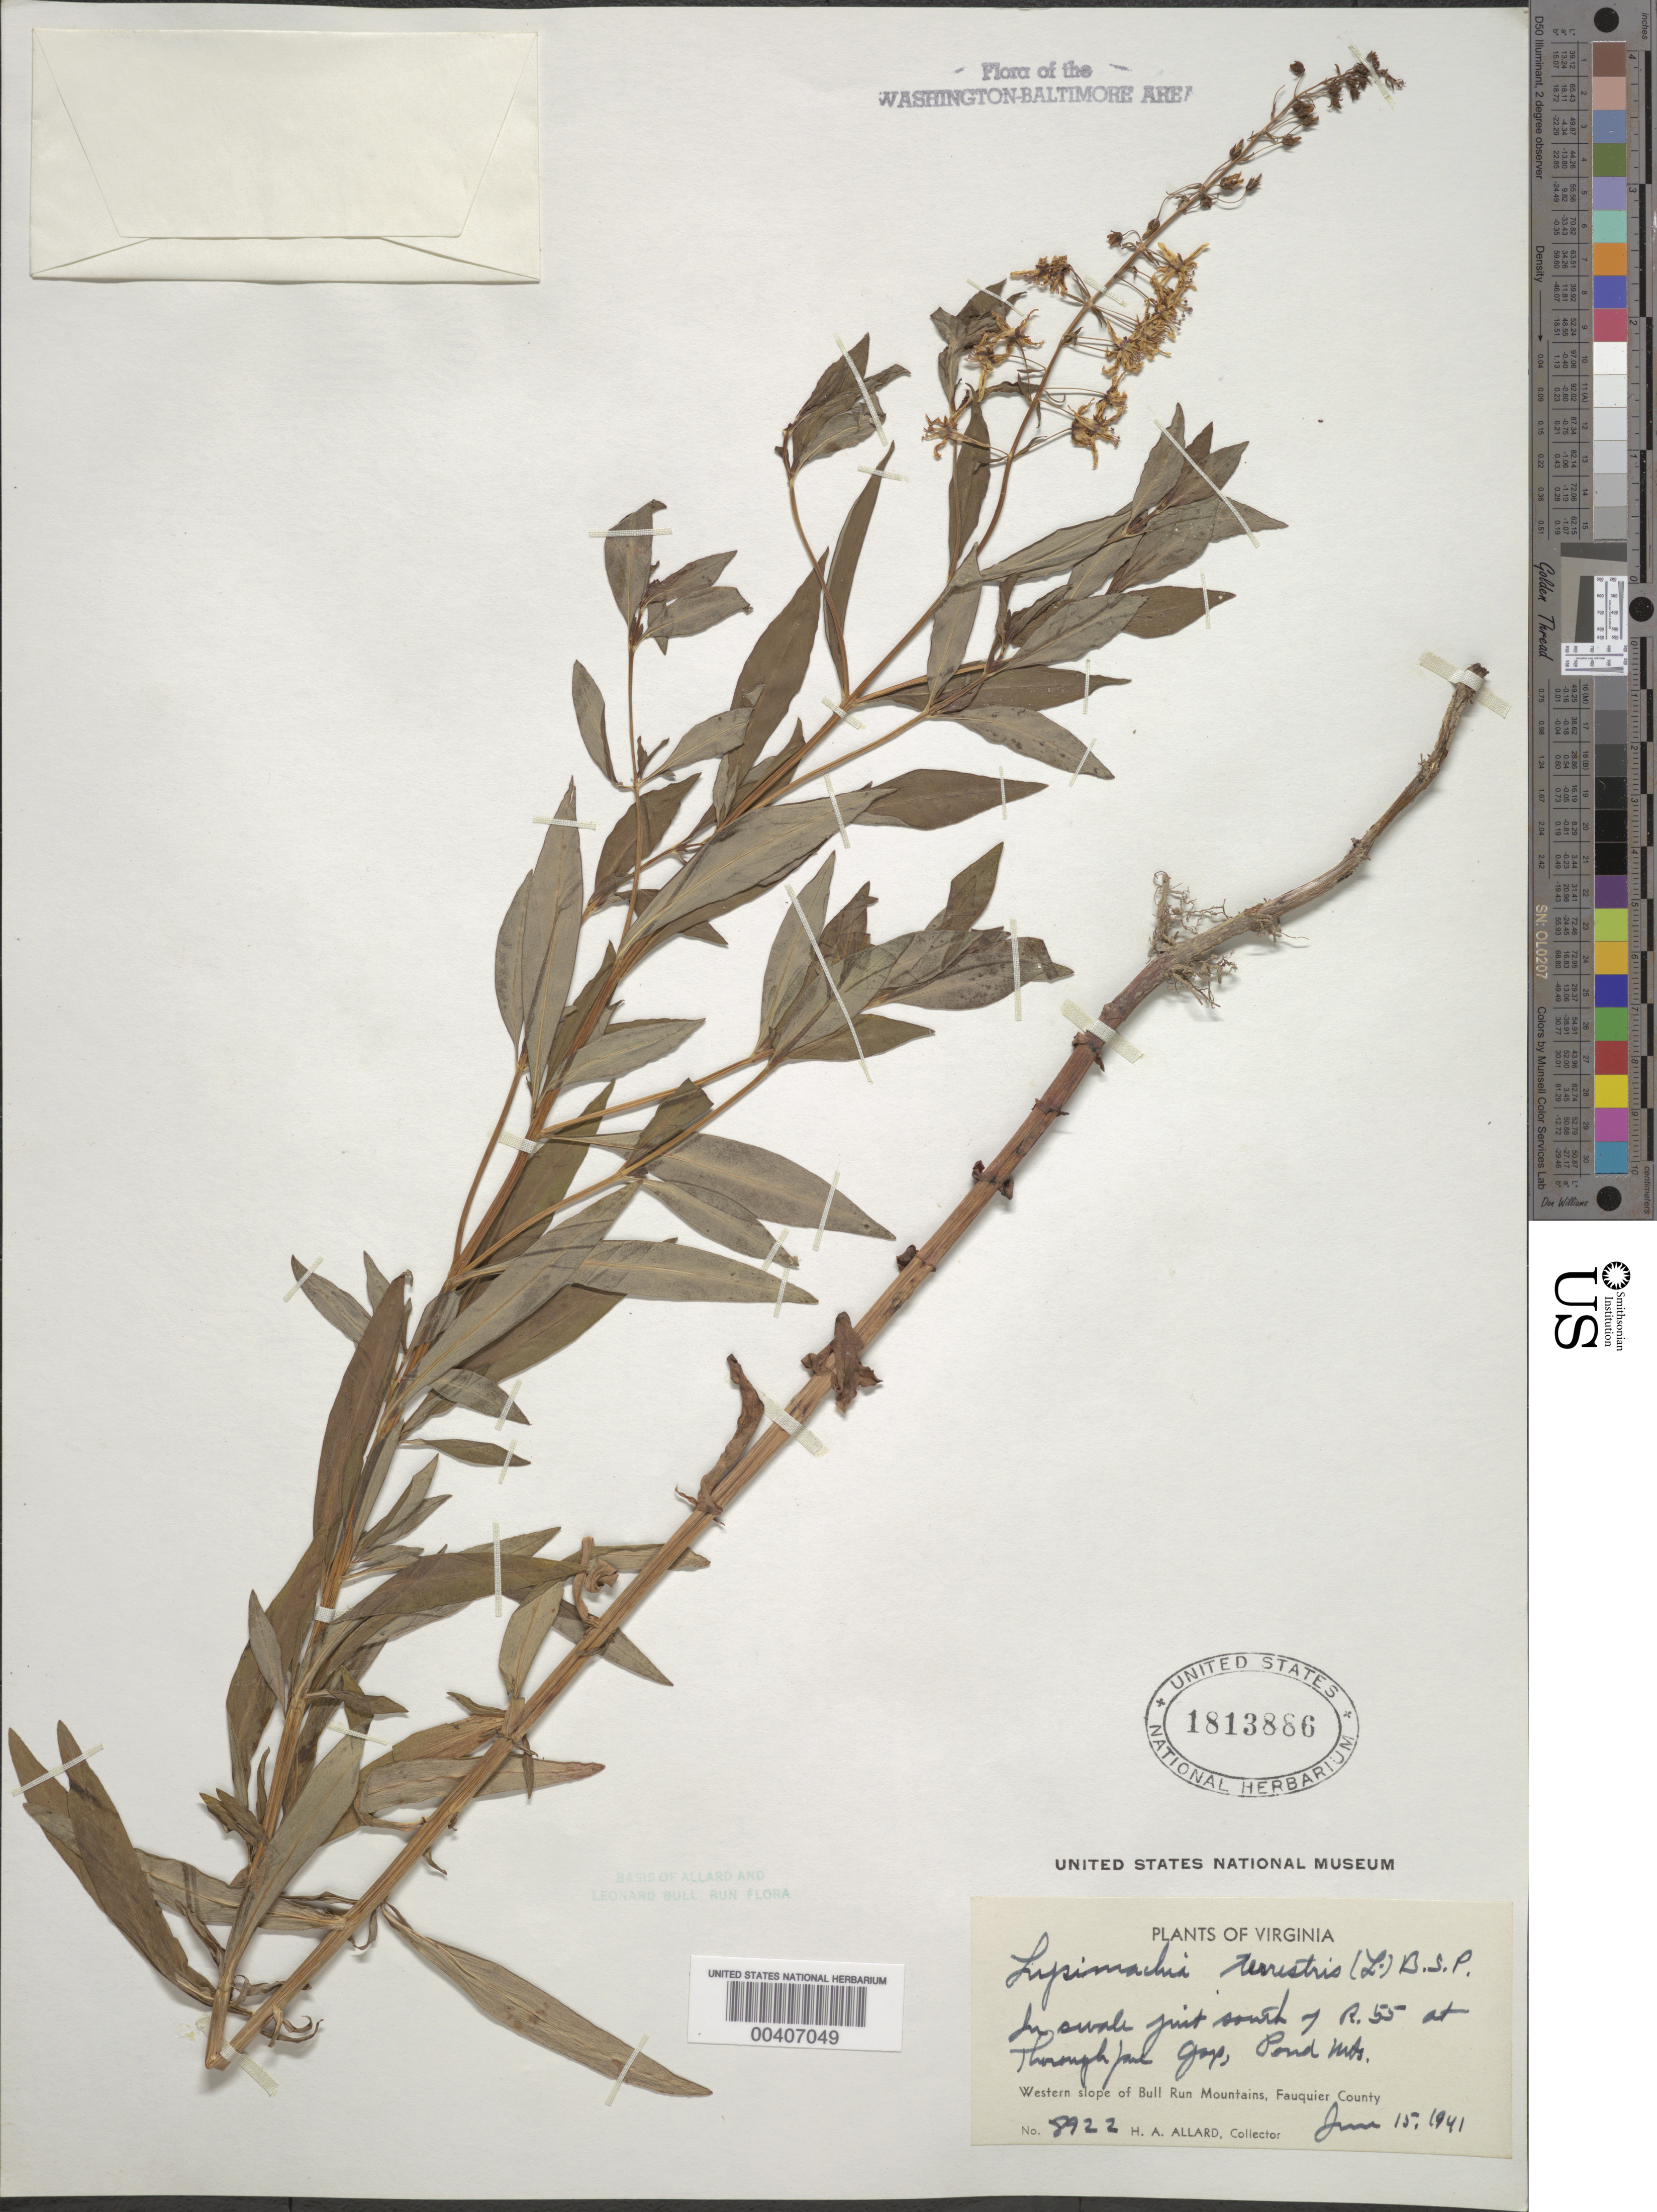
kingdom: Plantae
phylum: Tracheophyta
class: Magnoliopsida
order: Ericales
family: Primulaceae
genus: Lysimachia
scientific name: Lysimachia terrestris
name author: (L.) Britton, Stearns & Poggenb.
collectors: H. A. Allard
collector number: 8922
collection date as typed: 15 Jun 1941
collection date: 1941-06-15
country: United States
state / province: Virginia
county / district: Fauquier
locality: South of Route 55 at Thorofare Gap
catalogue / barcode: US 1813886